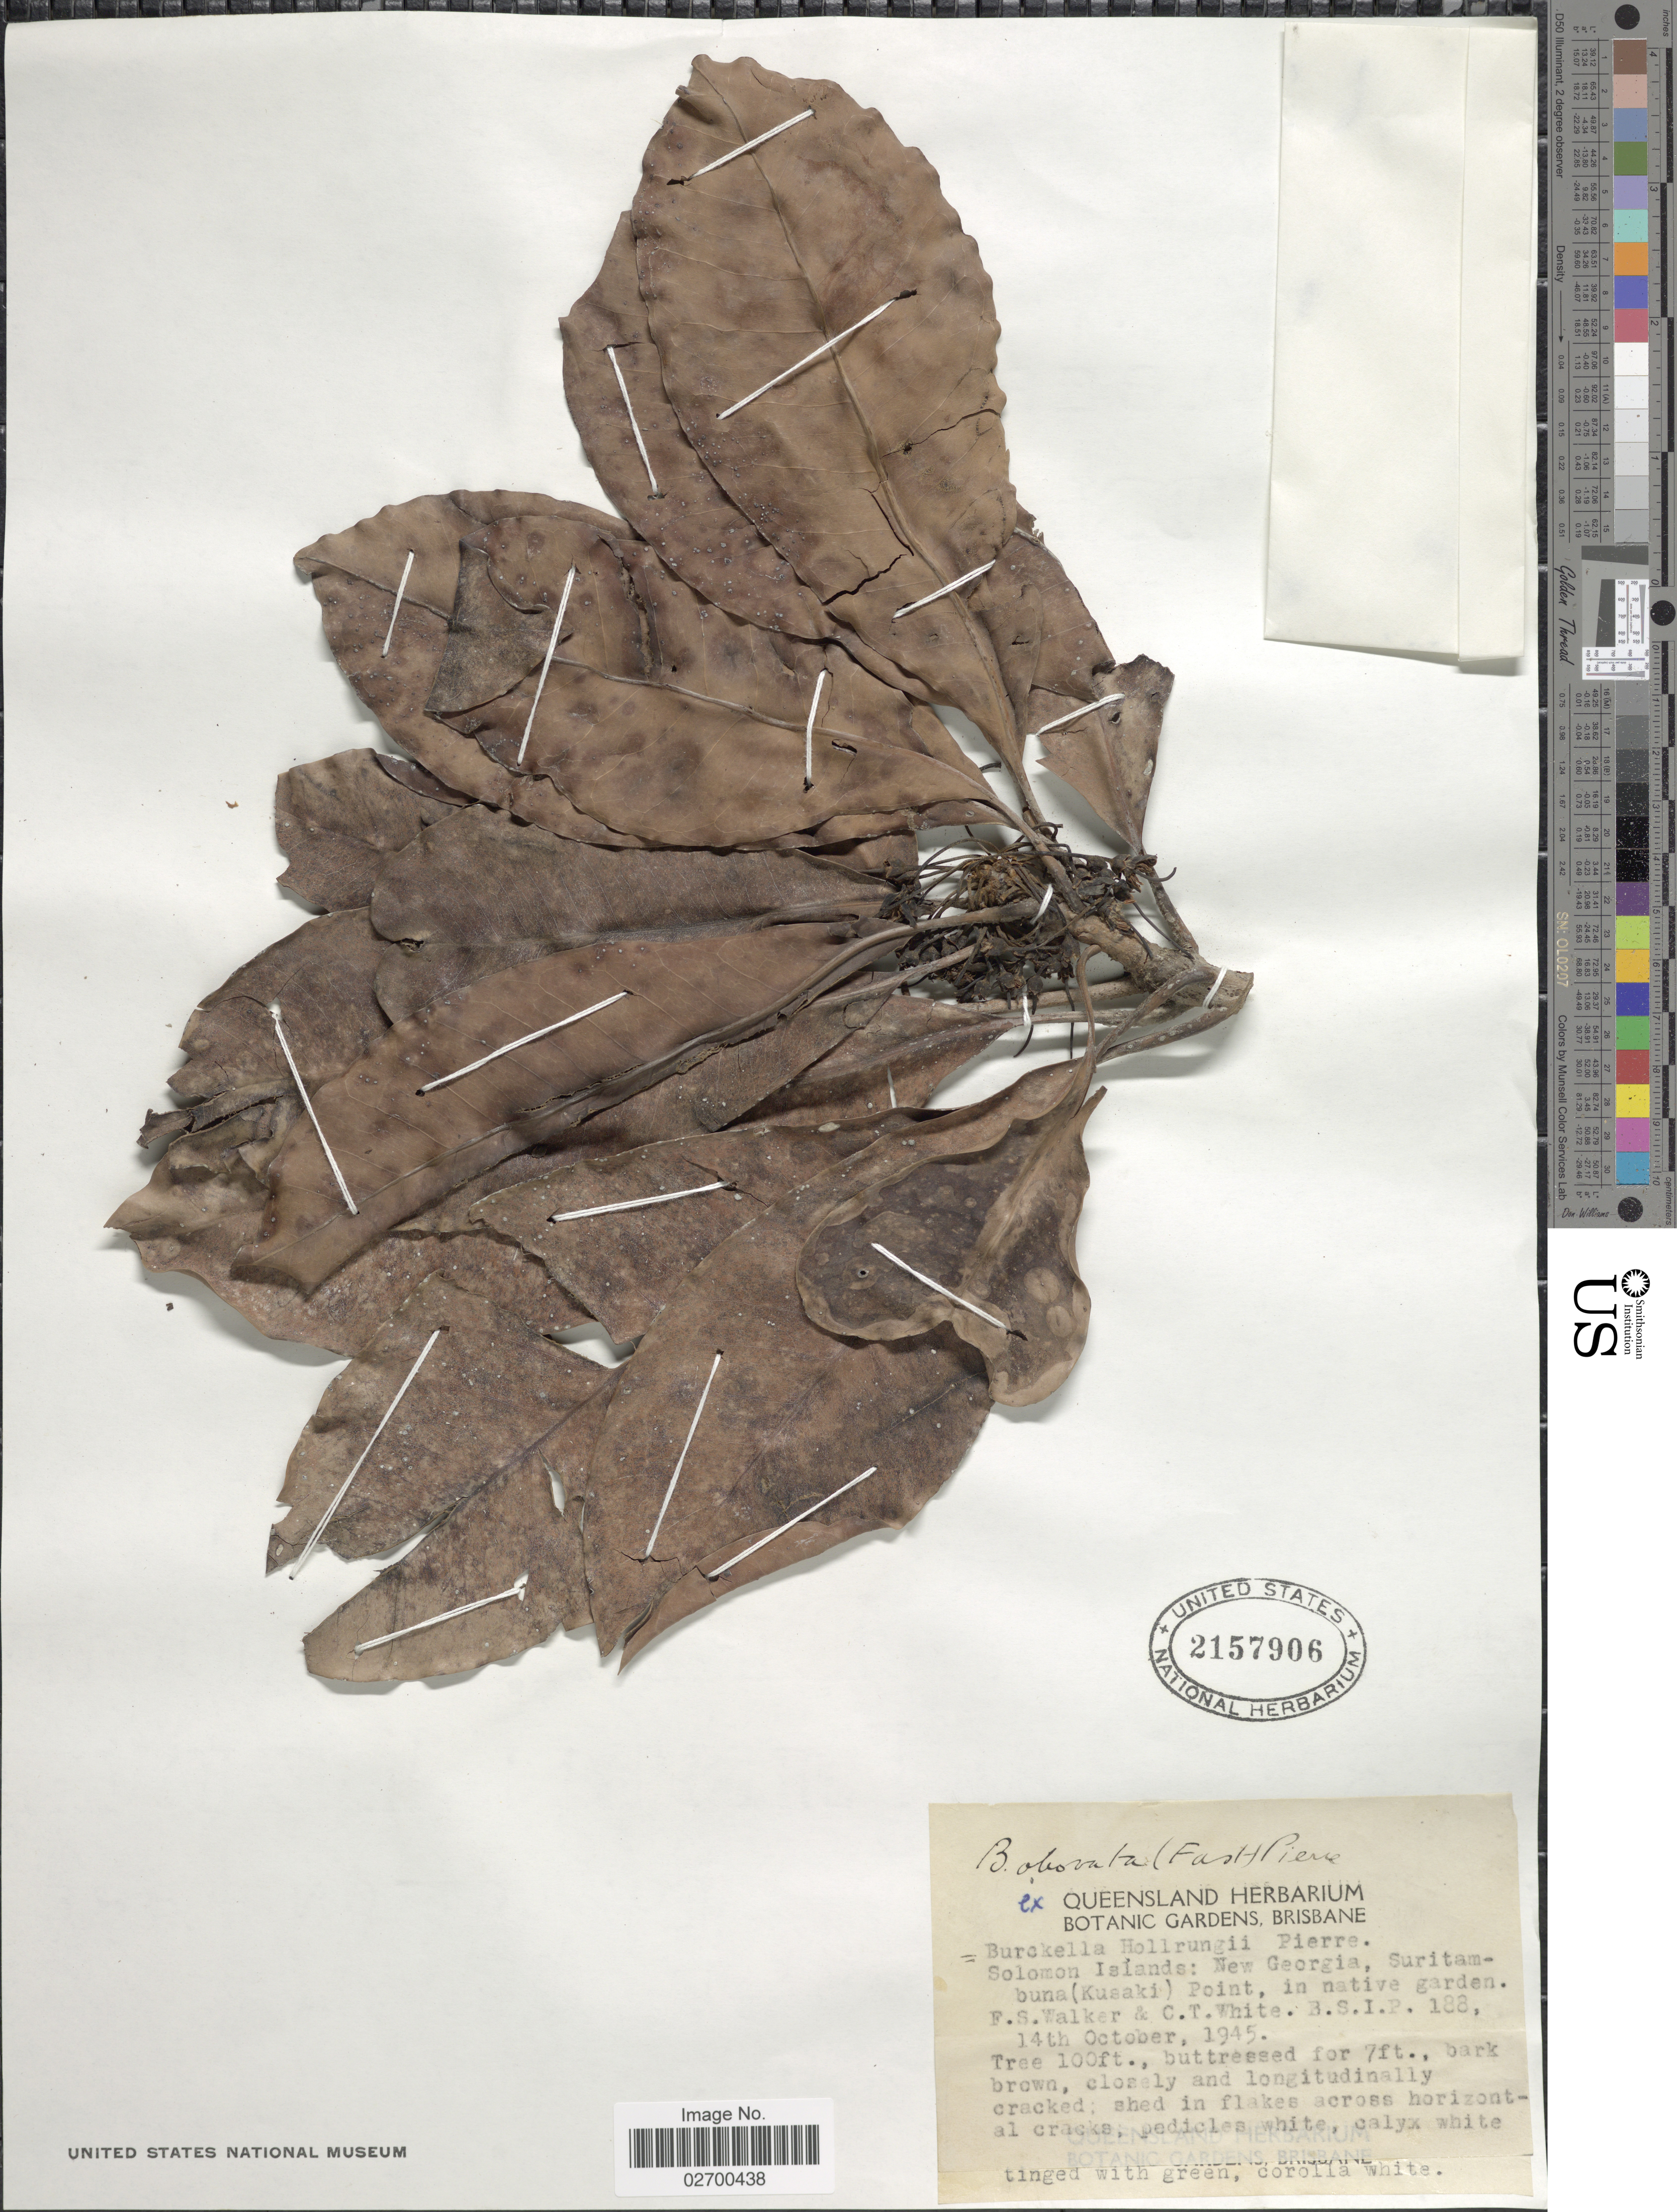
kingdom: Plantae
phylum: Tracheophyta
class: Magnoliopsida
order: Ericales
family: Sapotaceae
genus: Burckella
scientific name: Burckella obovata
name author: (G. Forst.) Pierre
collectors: F. Walker & C. T. White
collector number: B.S.I.P. 188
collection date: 1945-10-14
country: Solomon Islands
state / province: Solomon Islands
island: New Georgia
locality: New Georgia, Suritambuna (Kusaki) Point, in native garden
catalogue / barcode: US 2157906